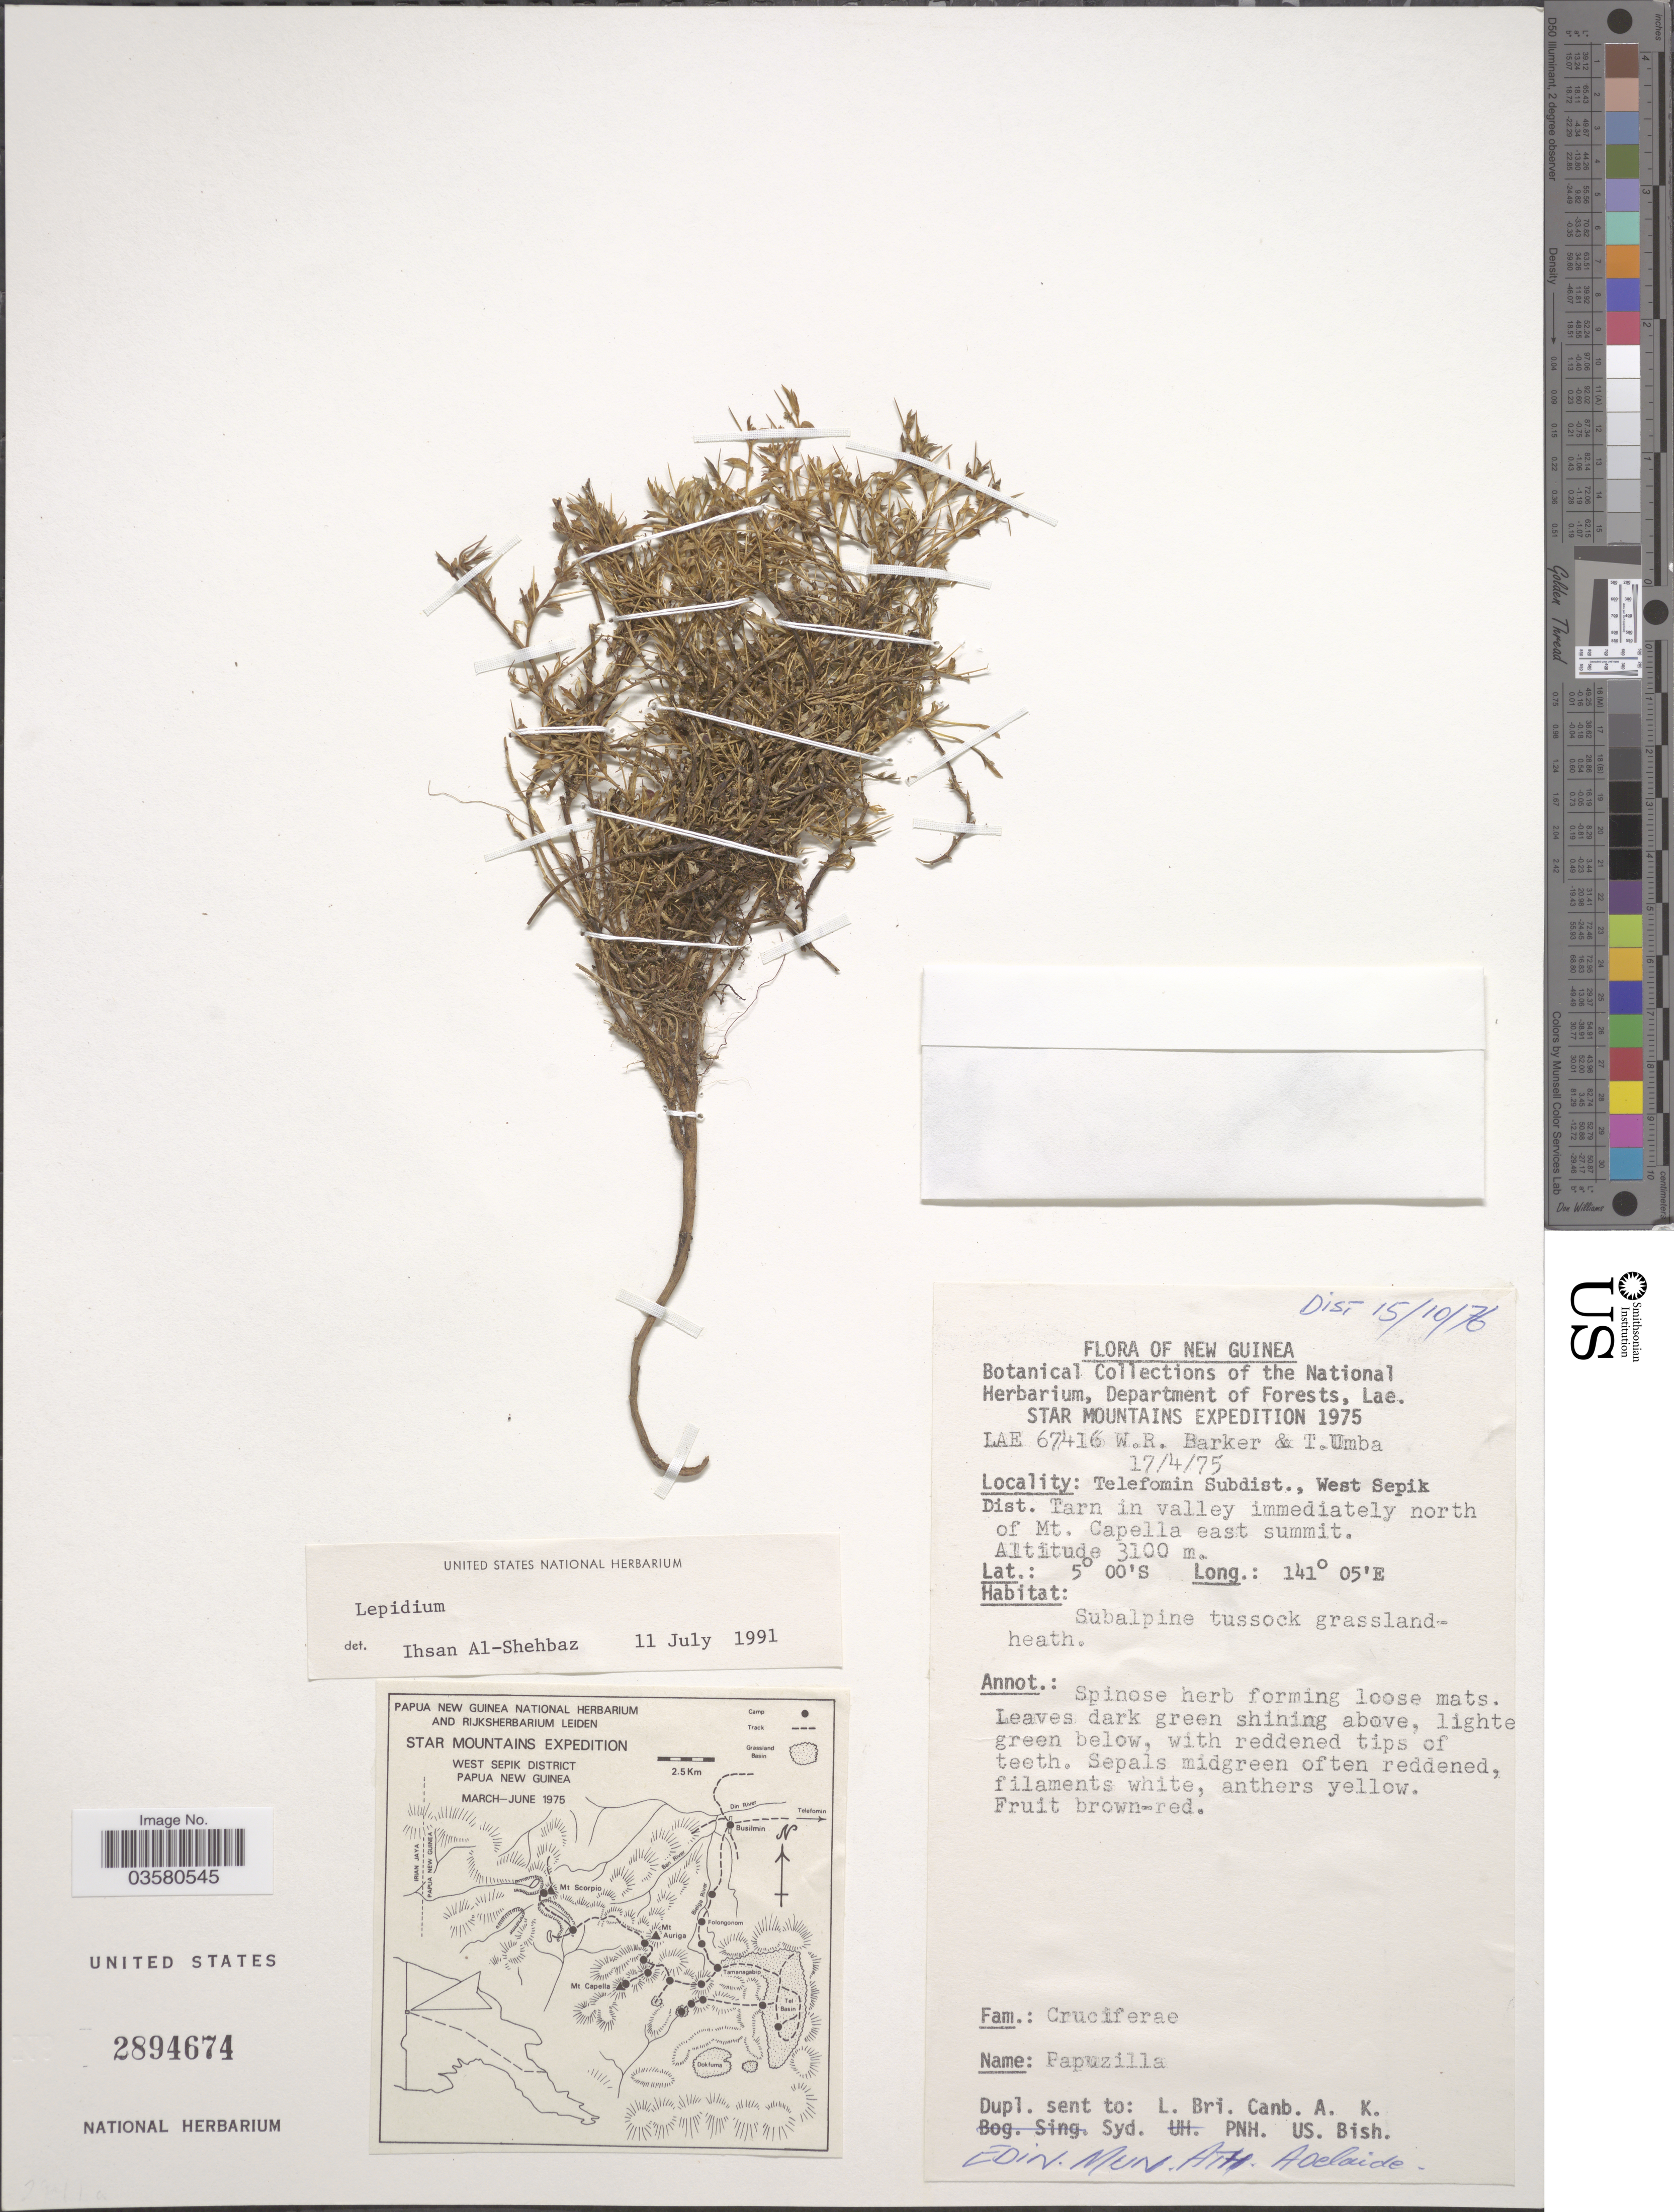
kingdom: Plantae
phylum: Tracheophyta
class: Magnoliopsida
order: Brassicales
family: Brassicaceae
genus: Lepidium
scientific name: Lepidium minutiflorum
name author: (Ridl.) Hewson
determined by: Al-Shehbaz, I. A., (MO), Missouri Botanical Garden (UNITED STATES)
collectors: W. R. Barker & T. Umba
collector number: LAE67416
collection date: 1975-04-17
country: Papua New Guinea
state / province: Sandaun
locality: New Guinea. Star Mountains. Telefomin Subdist., West Sepik. Dist. Tarn in valley inmmediately north of Mt. Capella east summit.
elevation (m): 3100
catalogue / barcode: US 2894674